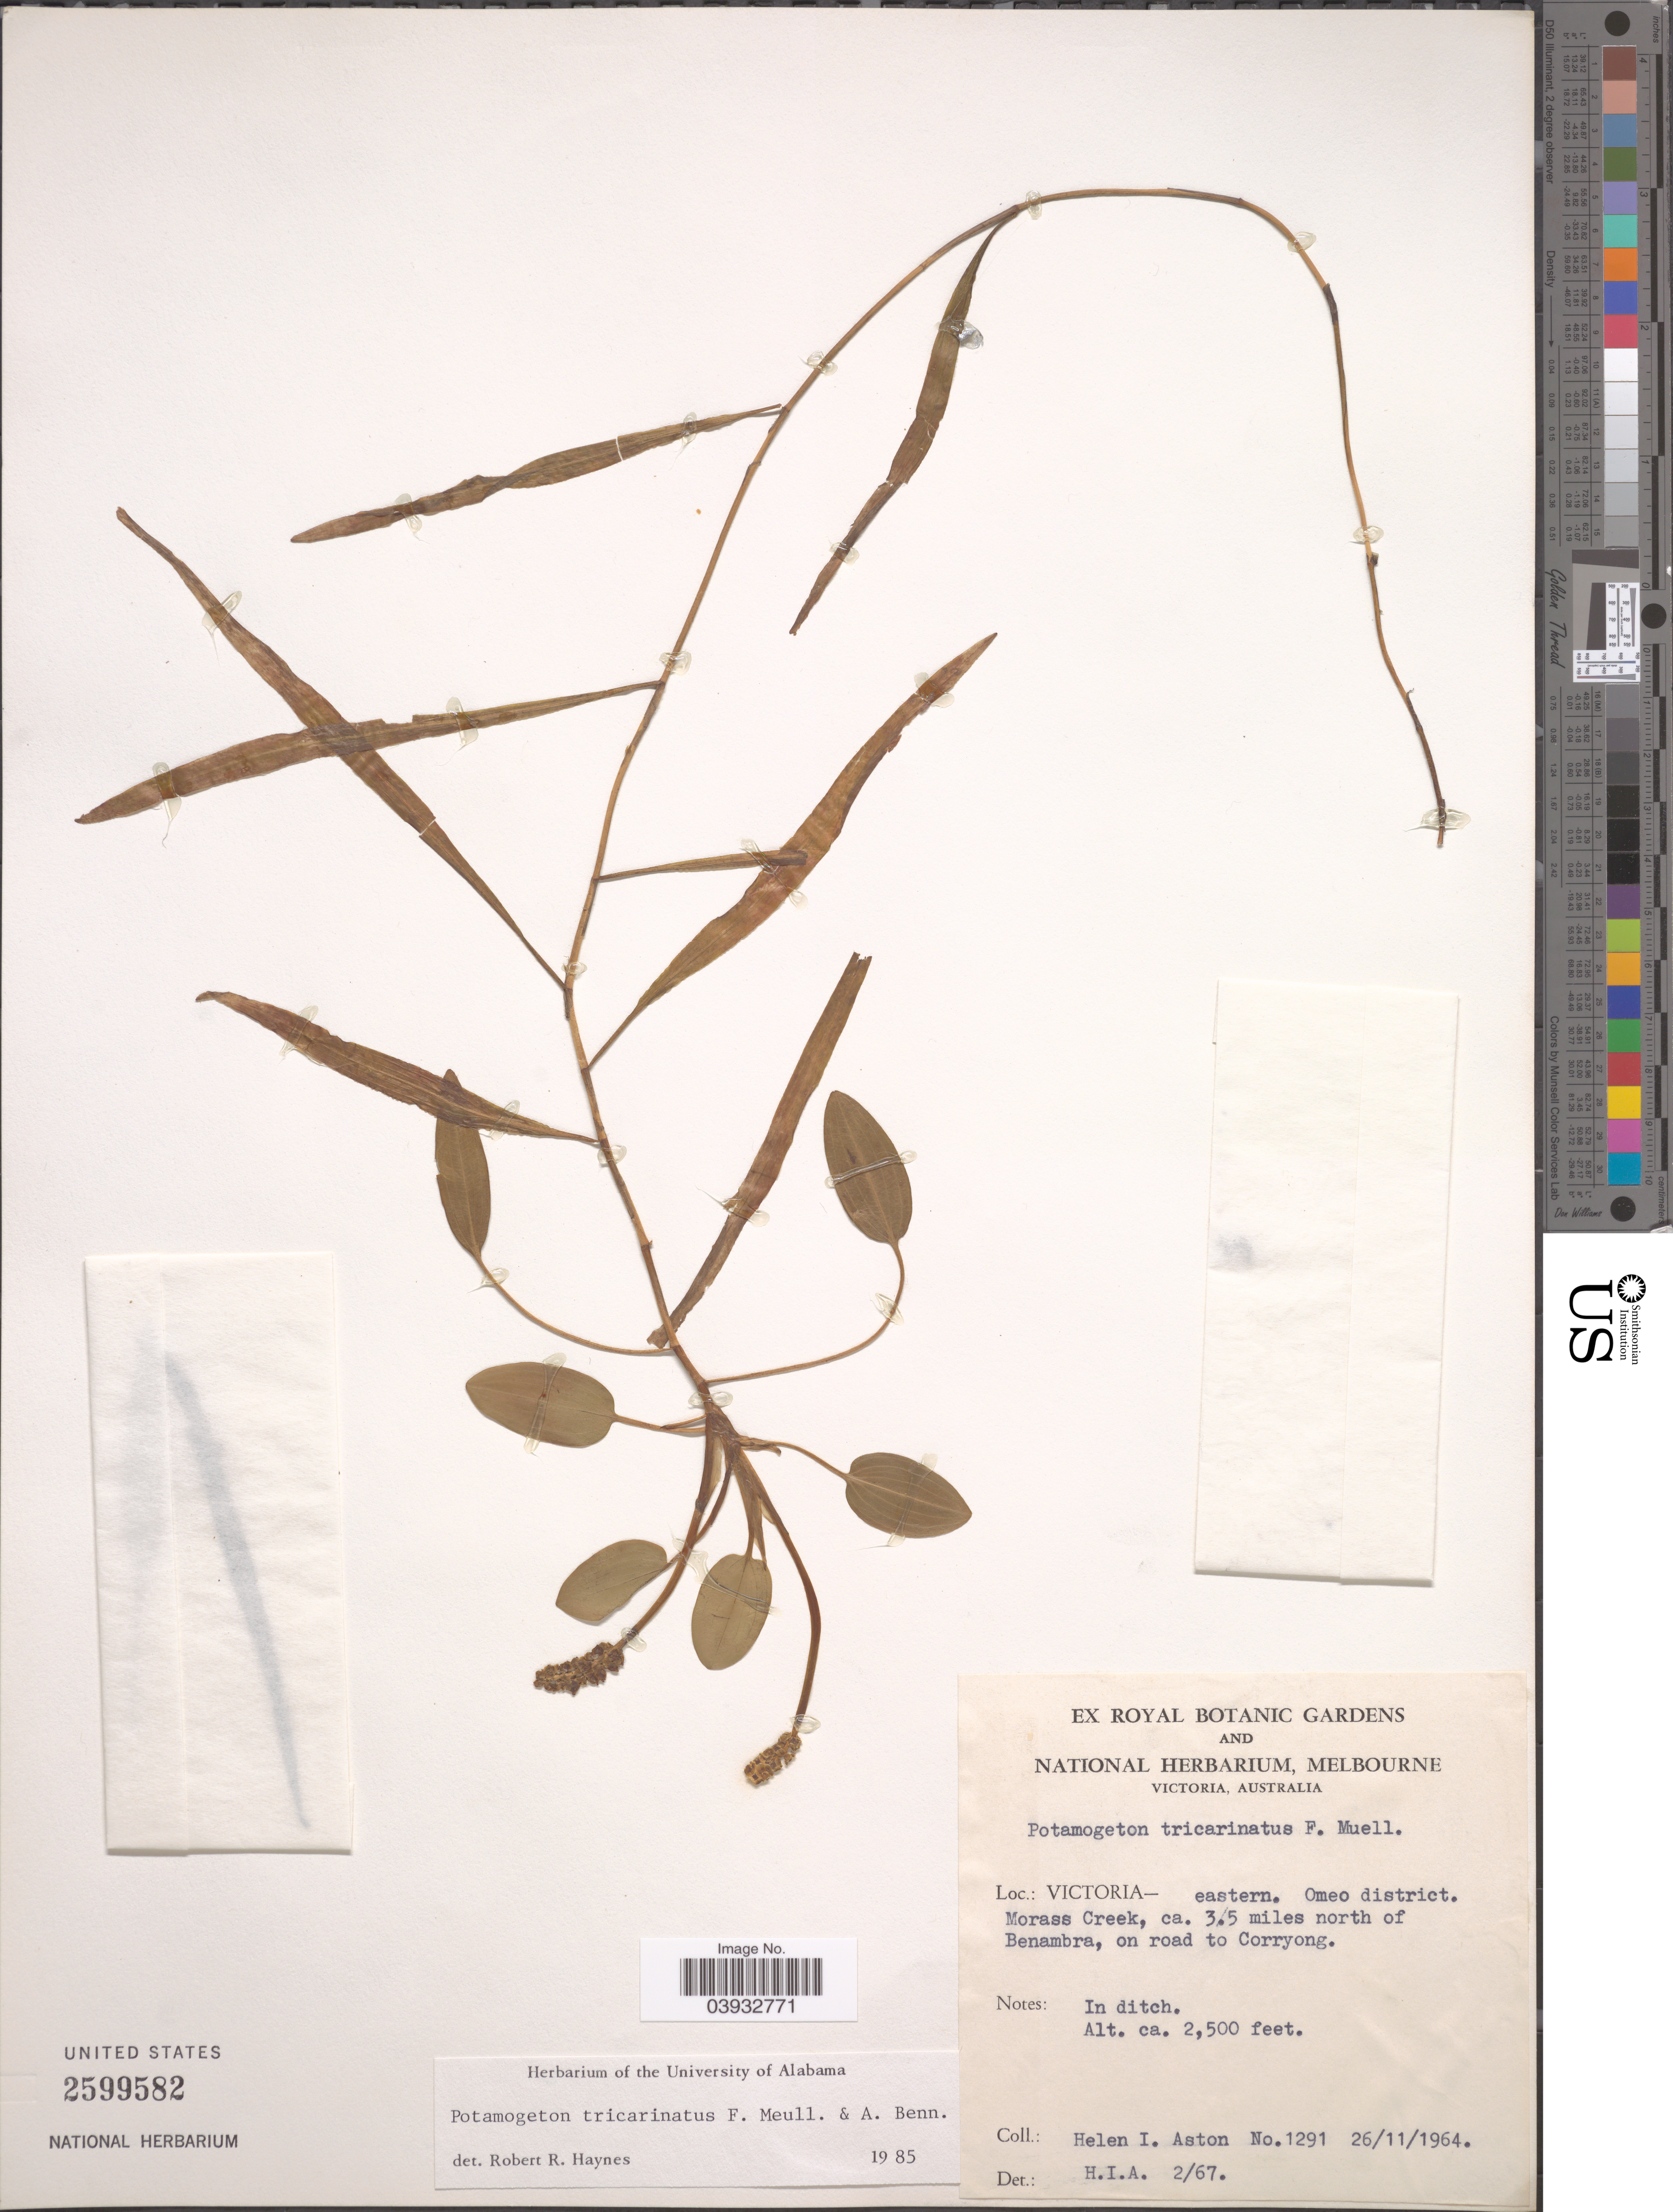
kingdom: Plantae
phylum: Tracheophyta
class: Liliopsida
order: Alismatales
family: Potamogetonaceae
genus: Potamogeton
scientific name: Potamogeton tricarinatus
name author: F. Muell. & A.W. Benn.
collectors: H. I. Aston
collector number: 1291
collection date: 1964-11-26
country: Australia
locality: Victoria- eastern. Omeo district. Morass Creek, ca. 3.5 miles north of Benambra, on road to Corryong.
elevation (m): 762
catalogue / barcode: US 2599582